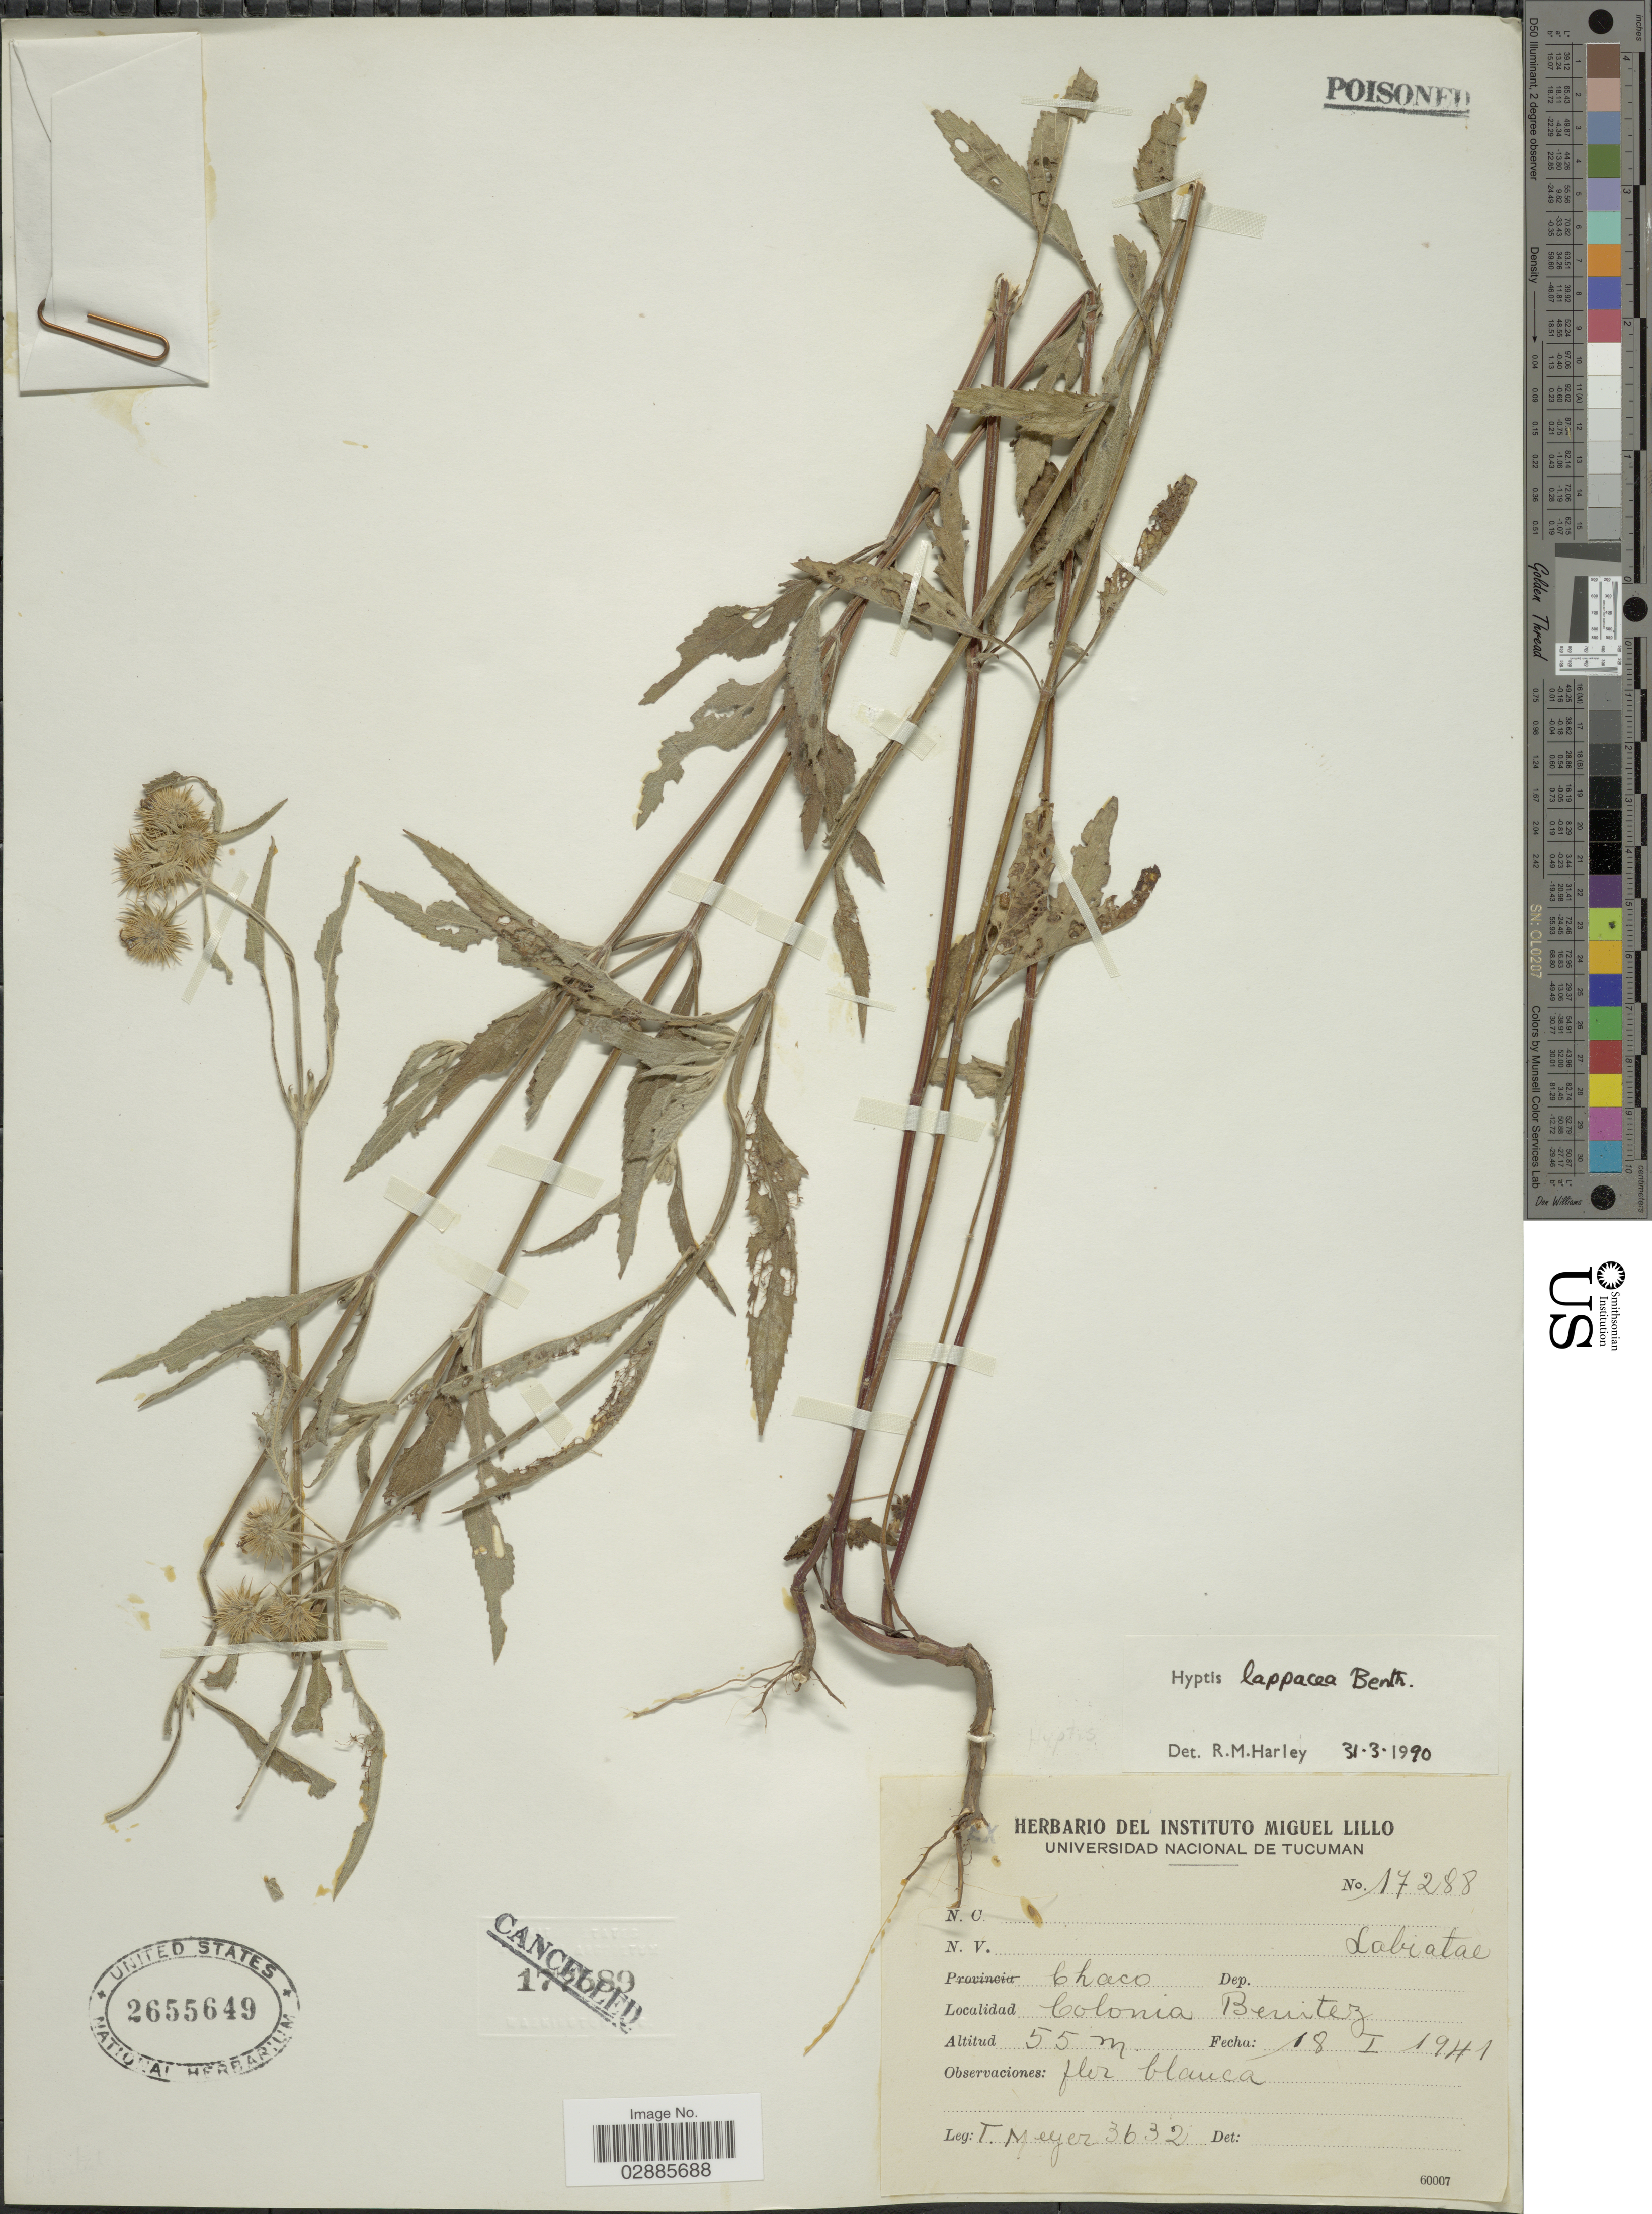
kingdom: Plantae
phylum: Tracheophyta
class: Magnoliopsida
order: Lamiales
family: Lamiaceae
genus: Hyptis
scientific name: Hyptis lappacea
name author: Benth.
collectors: T. Meyer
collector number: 3632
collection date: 1941-01-18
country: Argentina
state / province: Chaco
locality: Colonia Benitez.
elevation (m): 55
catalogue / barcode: US 2655649